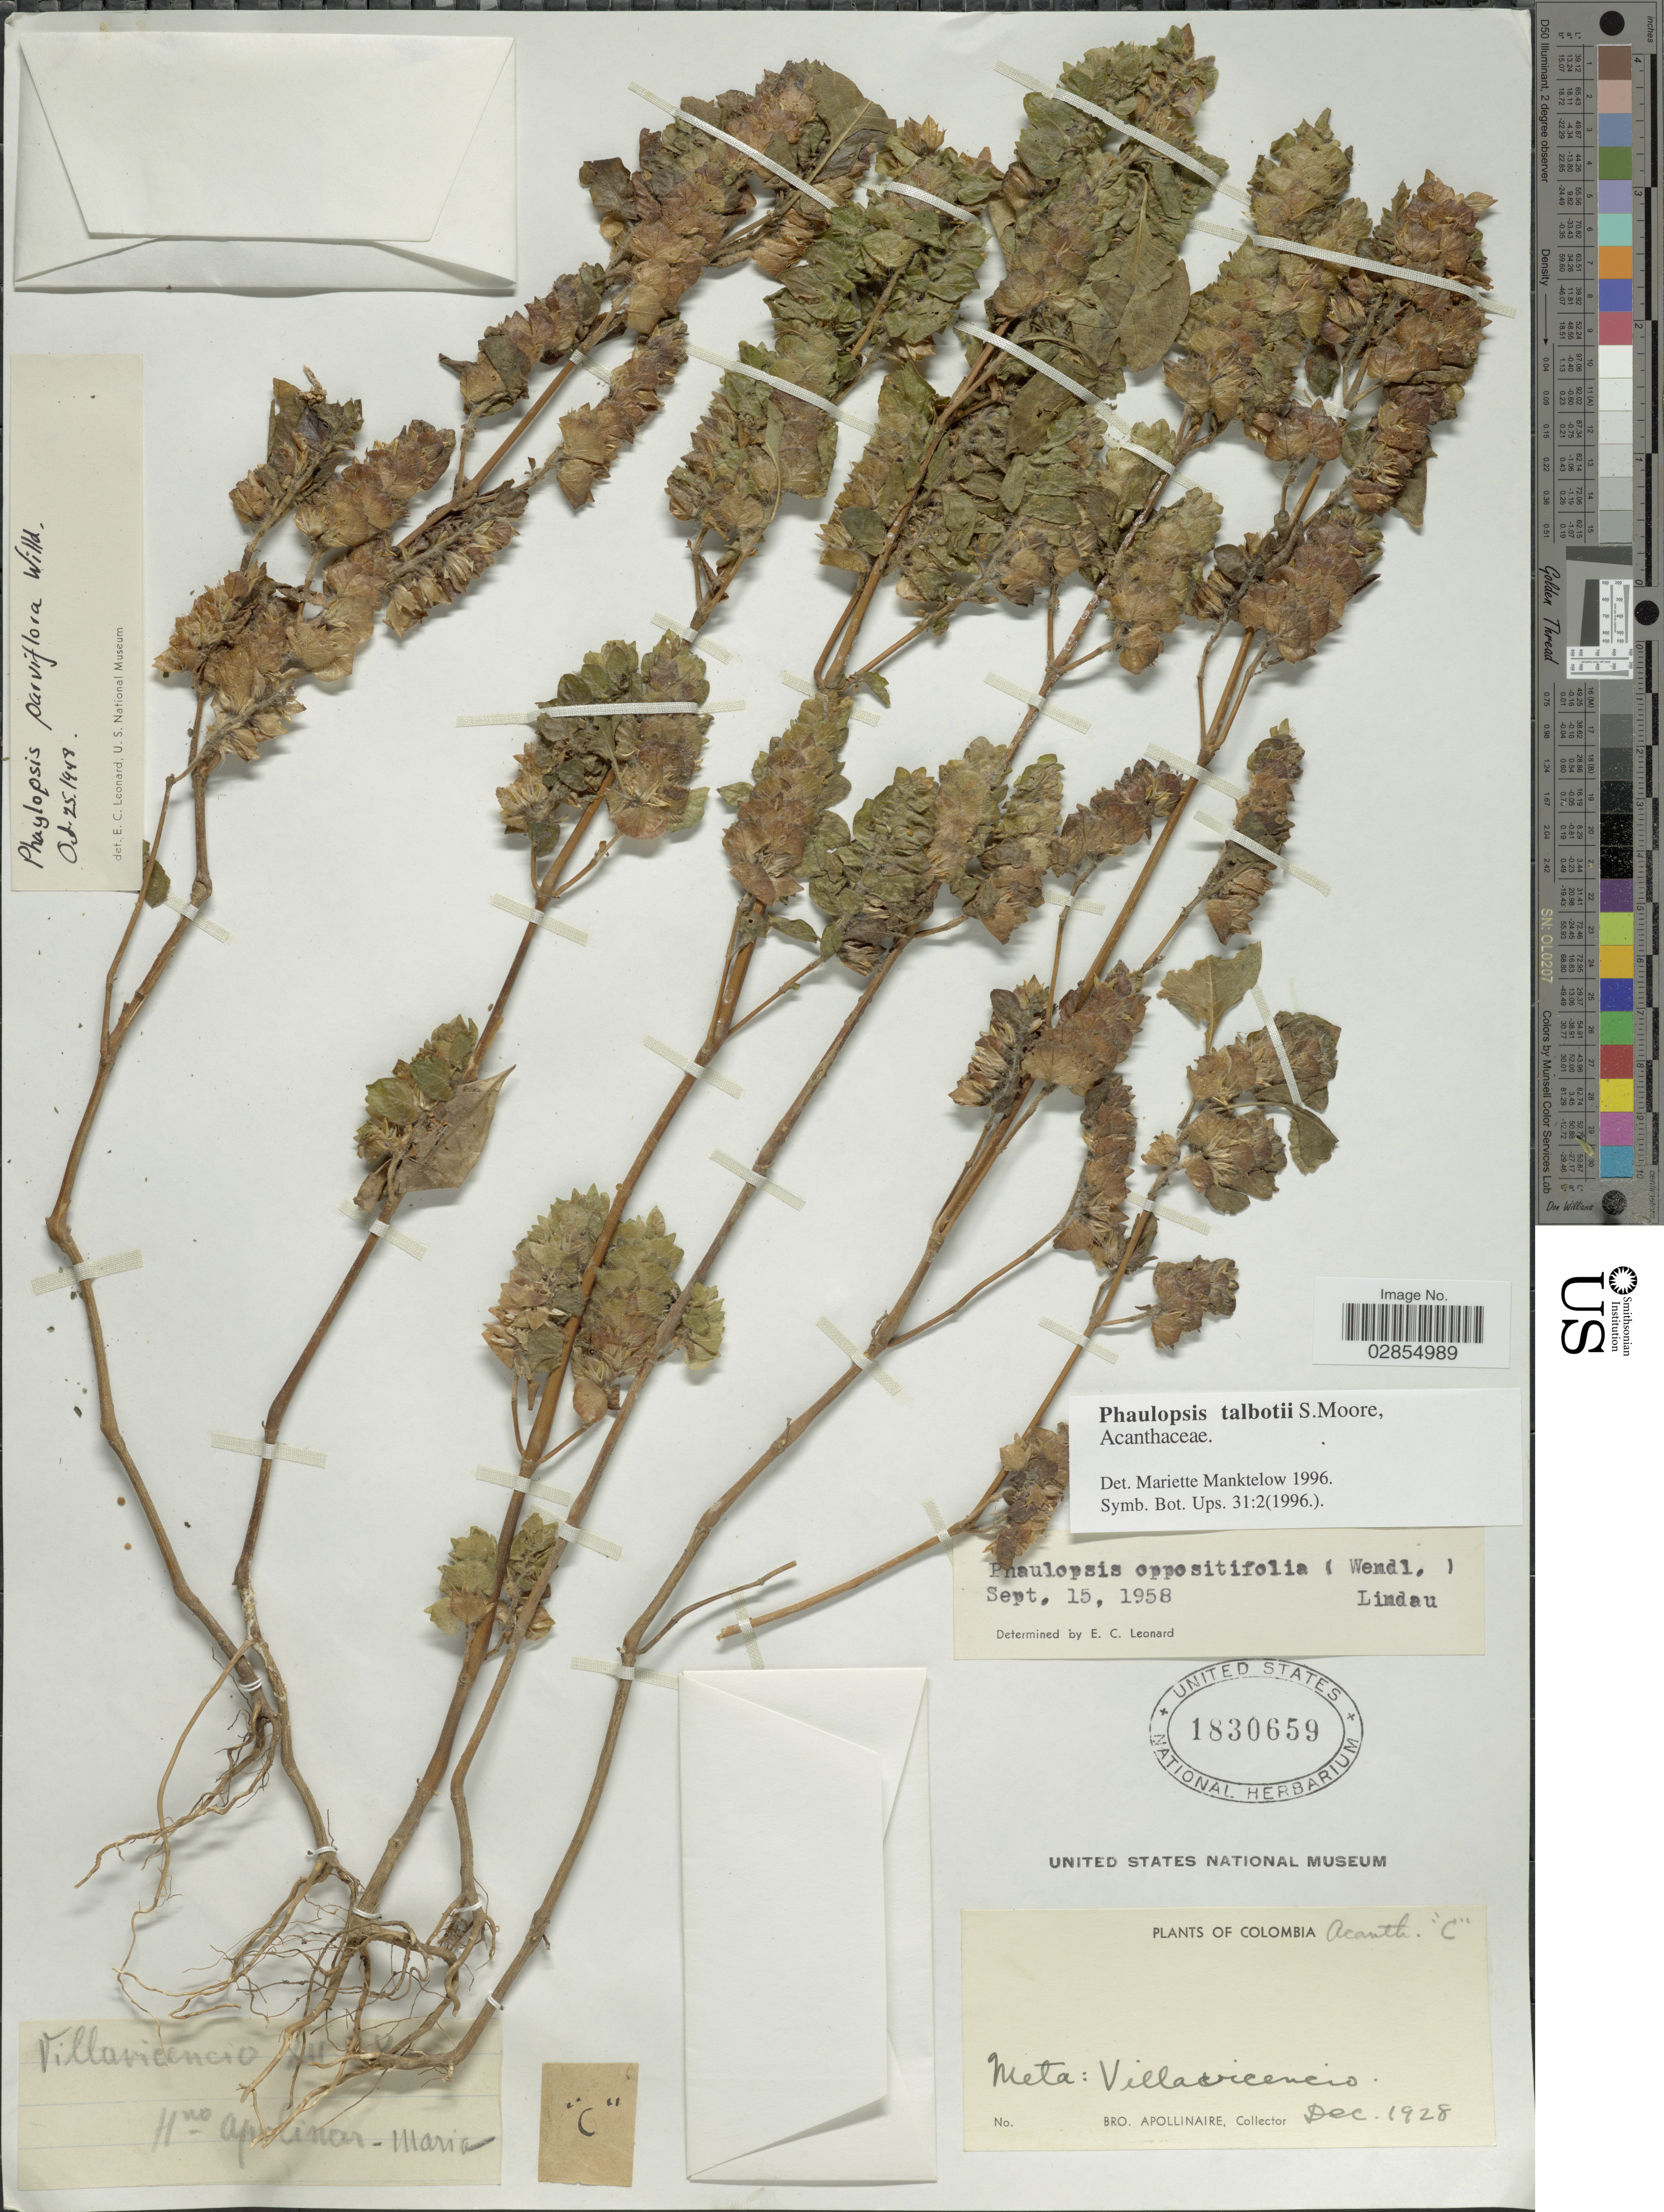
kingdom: Plantae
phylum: Tracheophyta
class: Magnoliopsida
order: Lamiales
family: Acanthaceae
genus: Phaulopsis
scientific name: Phaulopsis talbotii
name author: S. Moore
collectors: Bro. Apollinaire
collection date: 1928-12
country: Colombia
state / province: Meta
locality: Villavicencio.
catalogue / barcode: US 1830659